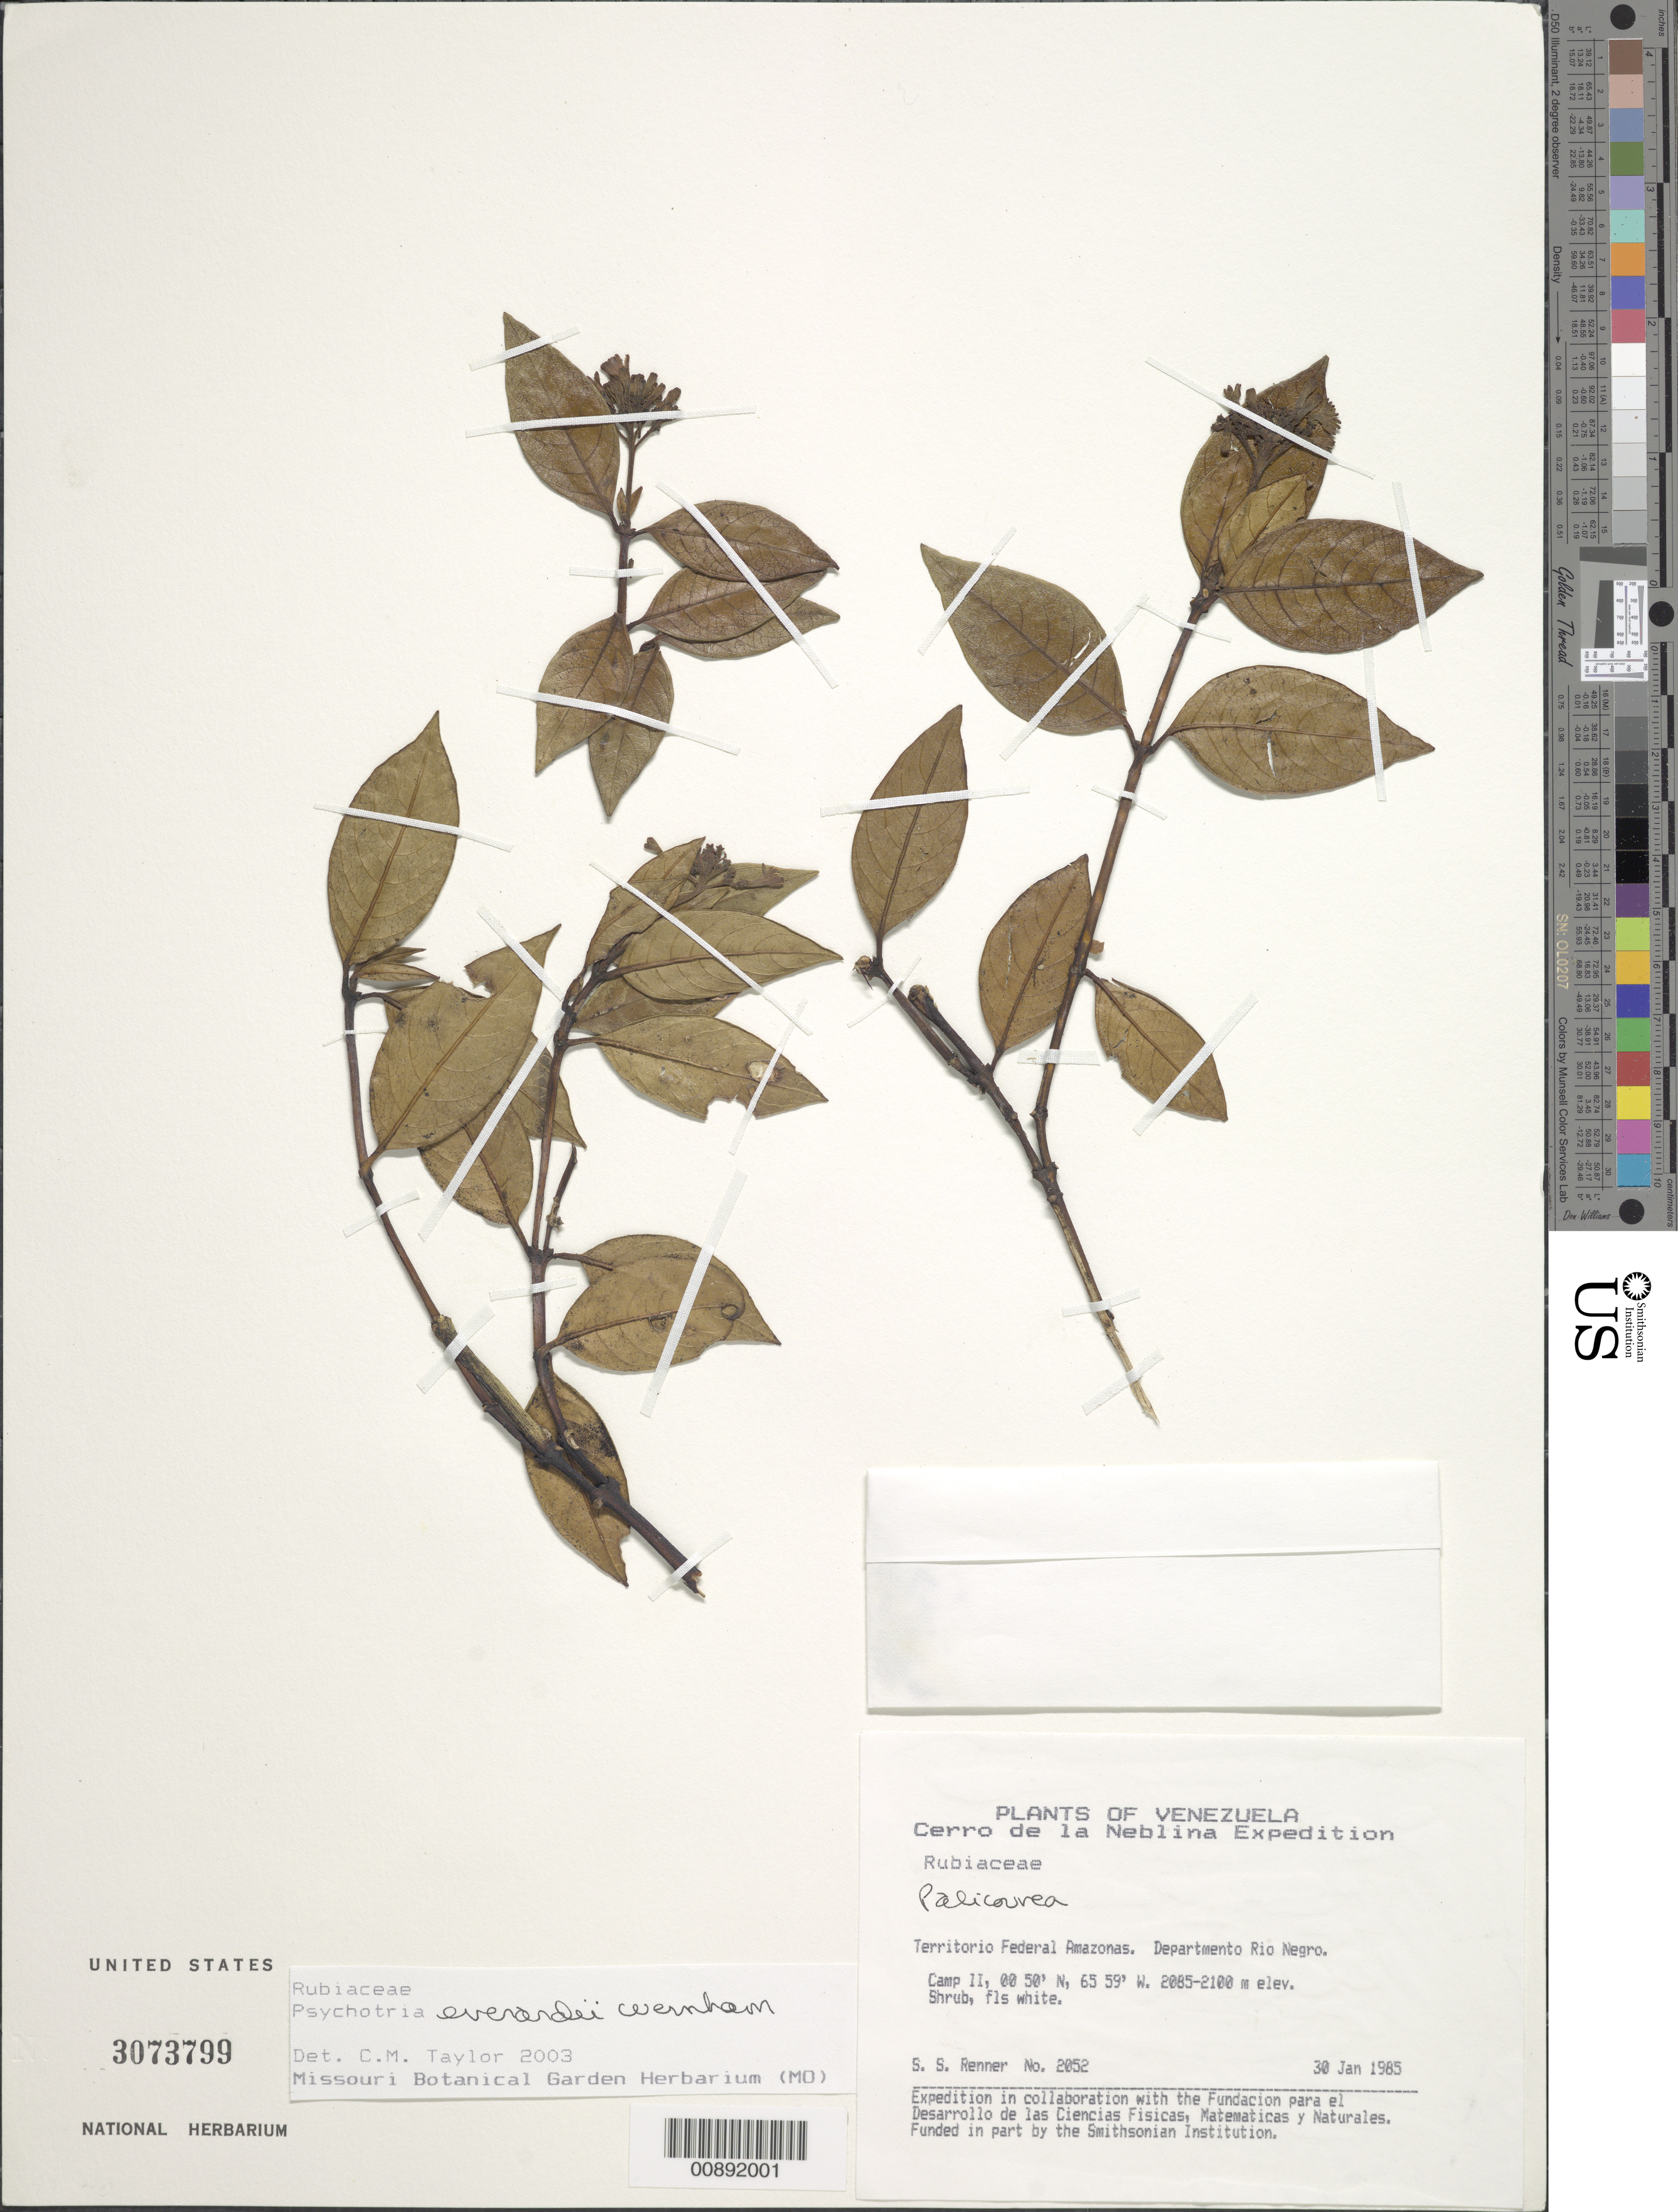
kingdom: Plantae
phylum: Tracheophyta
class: Magnoliopsida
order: Gentianales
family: Rubiaceae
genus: Psychotria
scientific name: Psychotria everardii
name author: Wernham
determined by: Taylor, Charlotte M.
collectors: S. S. Renner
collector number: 2052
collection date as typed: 30-Jan-85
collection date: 1985-01-30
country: Venezuela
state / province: Amazonas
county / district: Río Negro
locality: Cerro de la Neblina, Camp VII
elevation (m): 2085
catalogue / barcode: US 3073799